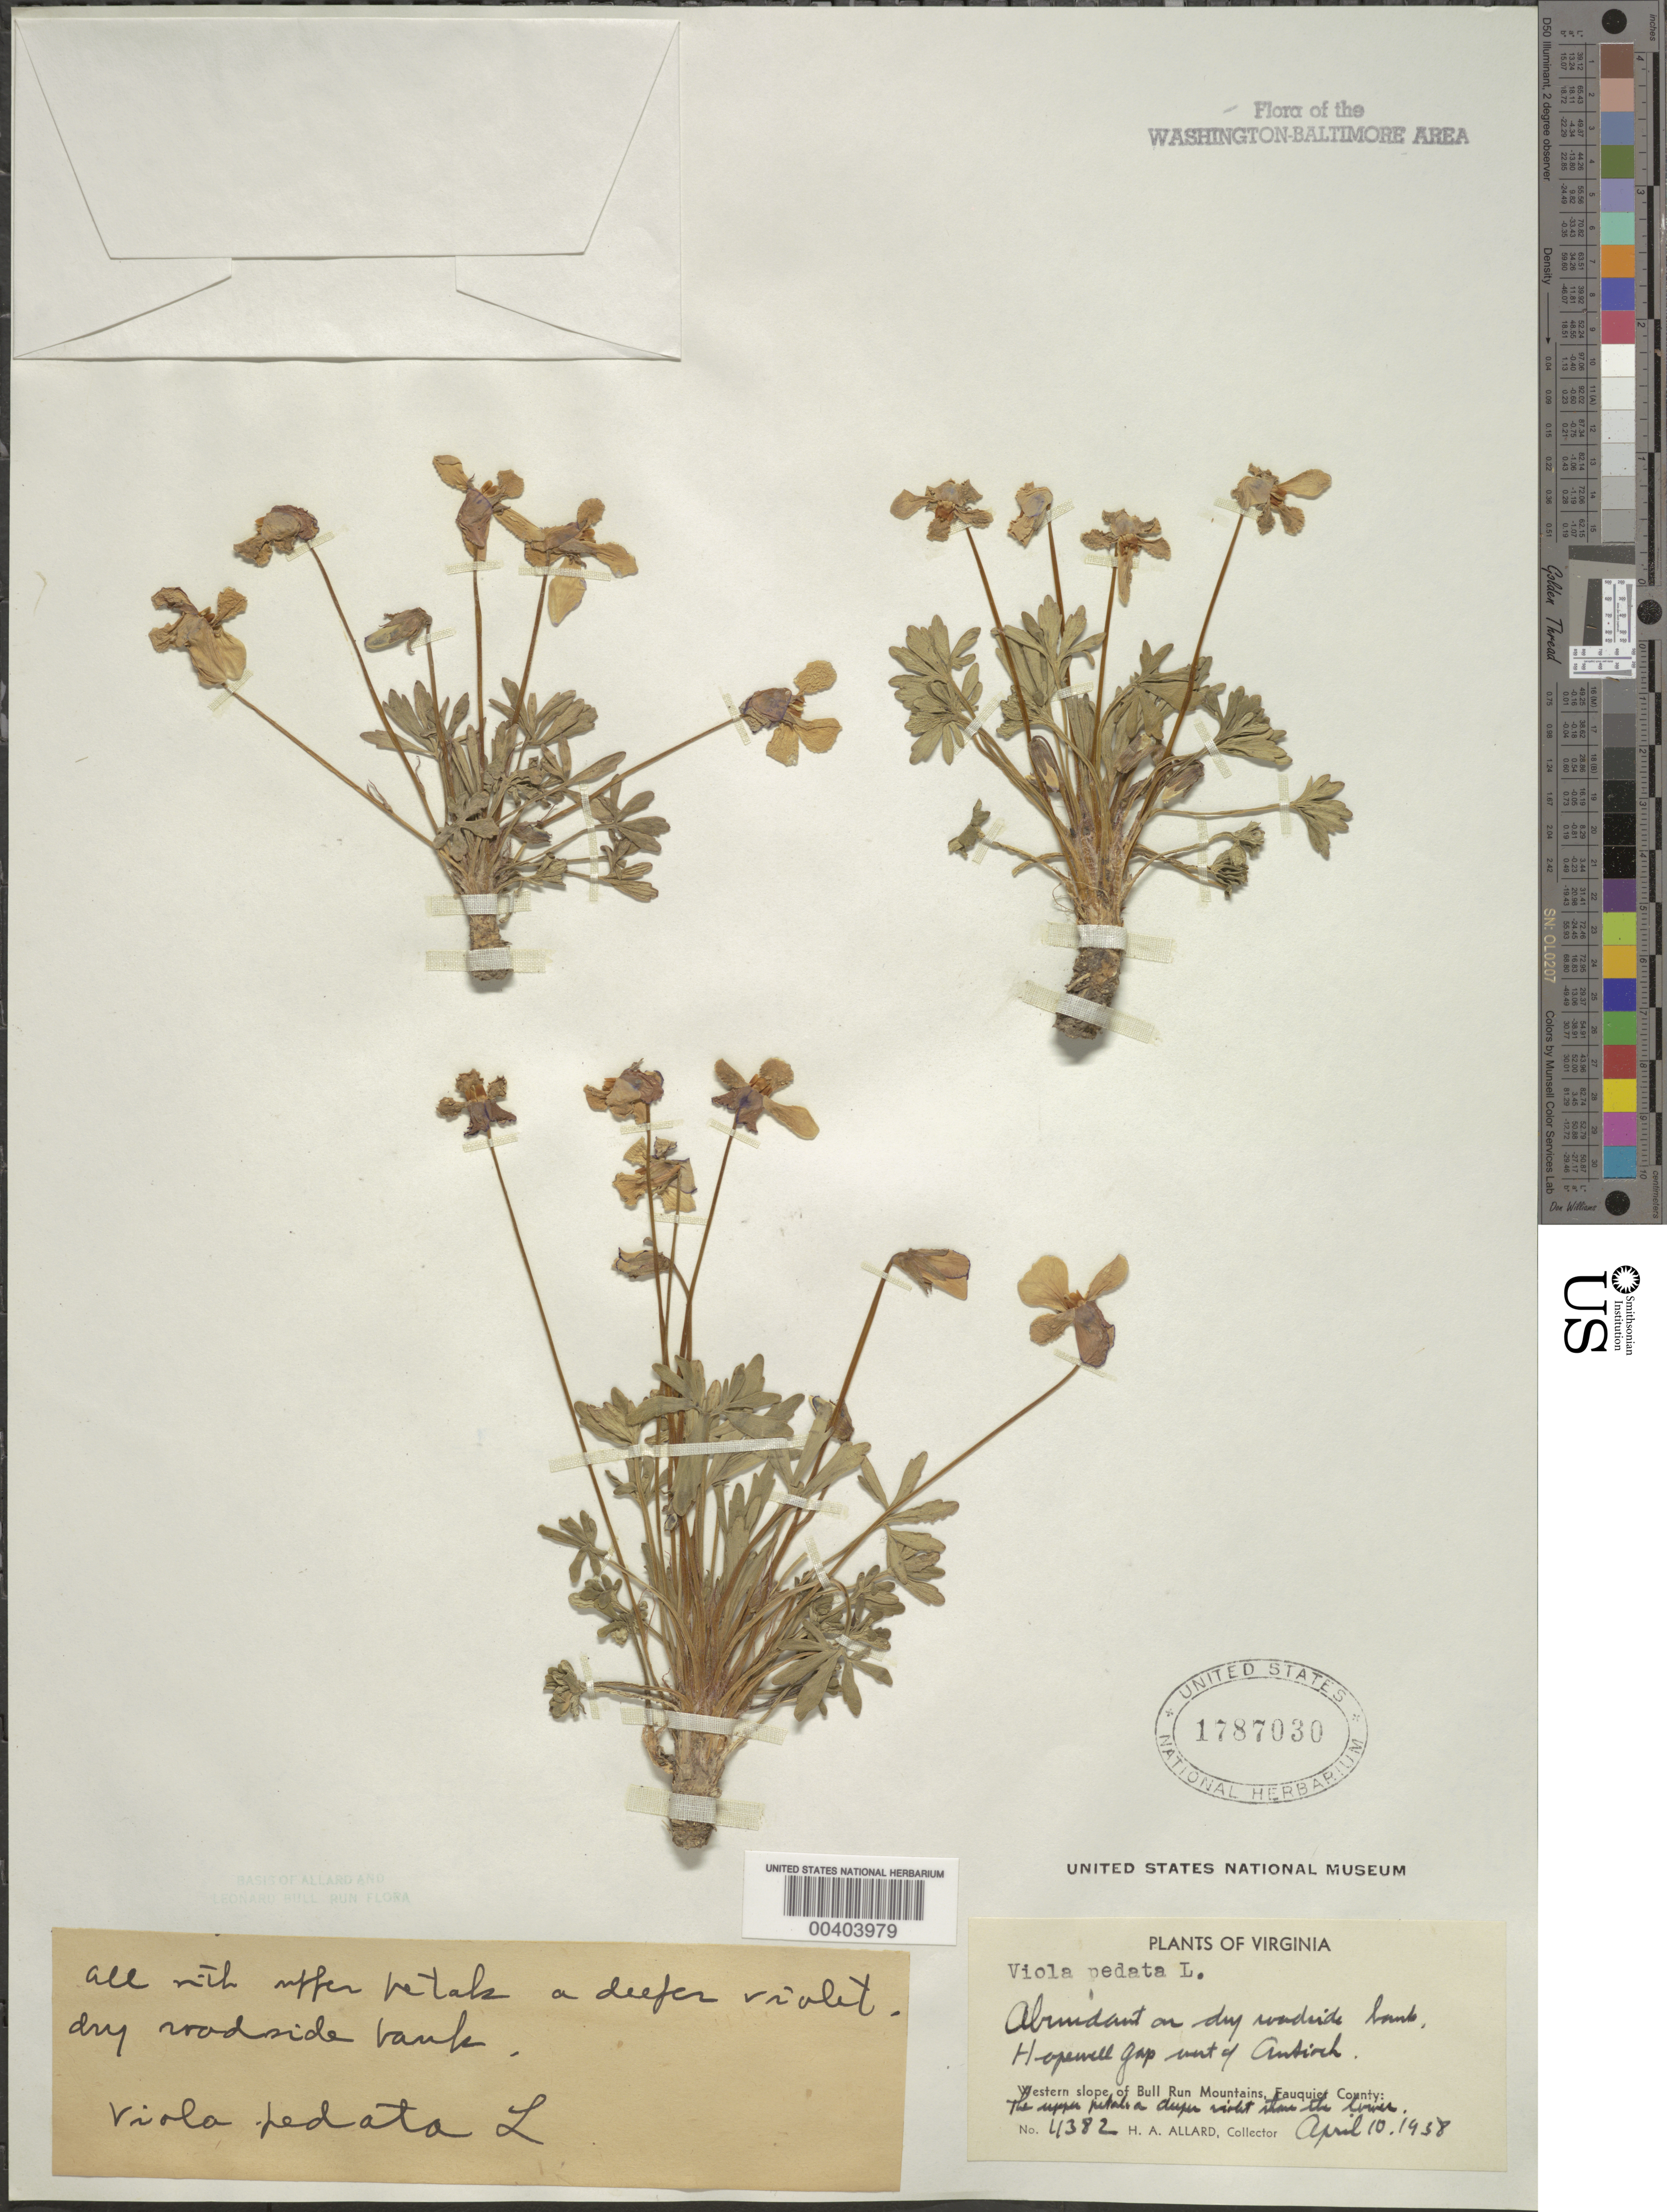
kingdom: Plantae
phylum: Tracheophyta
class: Magnoliopsida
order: Malpighiales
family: Violaceae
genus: Viola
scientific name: Viola pedata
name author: L.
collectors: H. A. Allard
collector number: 4382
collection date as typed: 10 Apr 1938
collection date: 1938-04-10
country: United States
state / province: Virginia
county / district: Fauquier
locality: Hopewell Gap, west of Antioch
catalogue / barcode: US 1787030